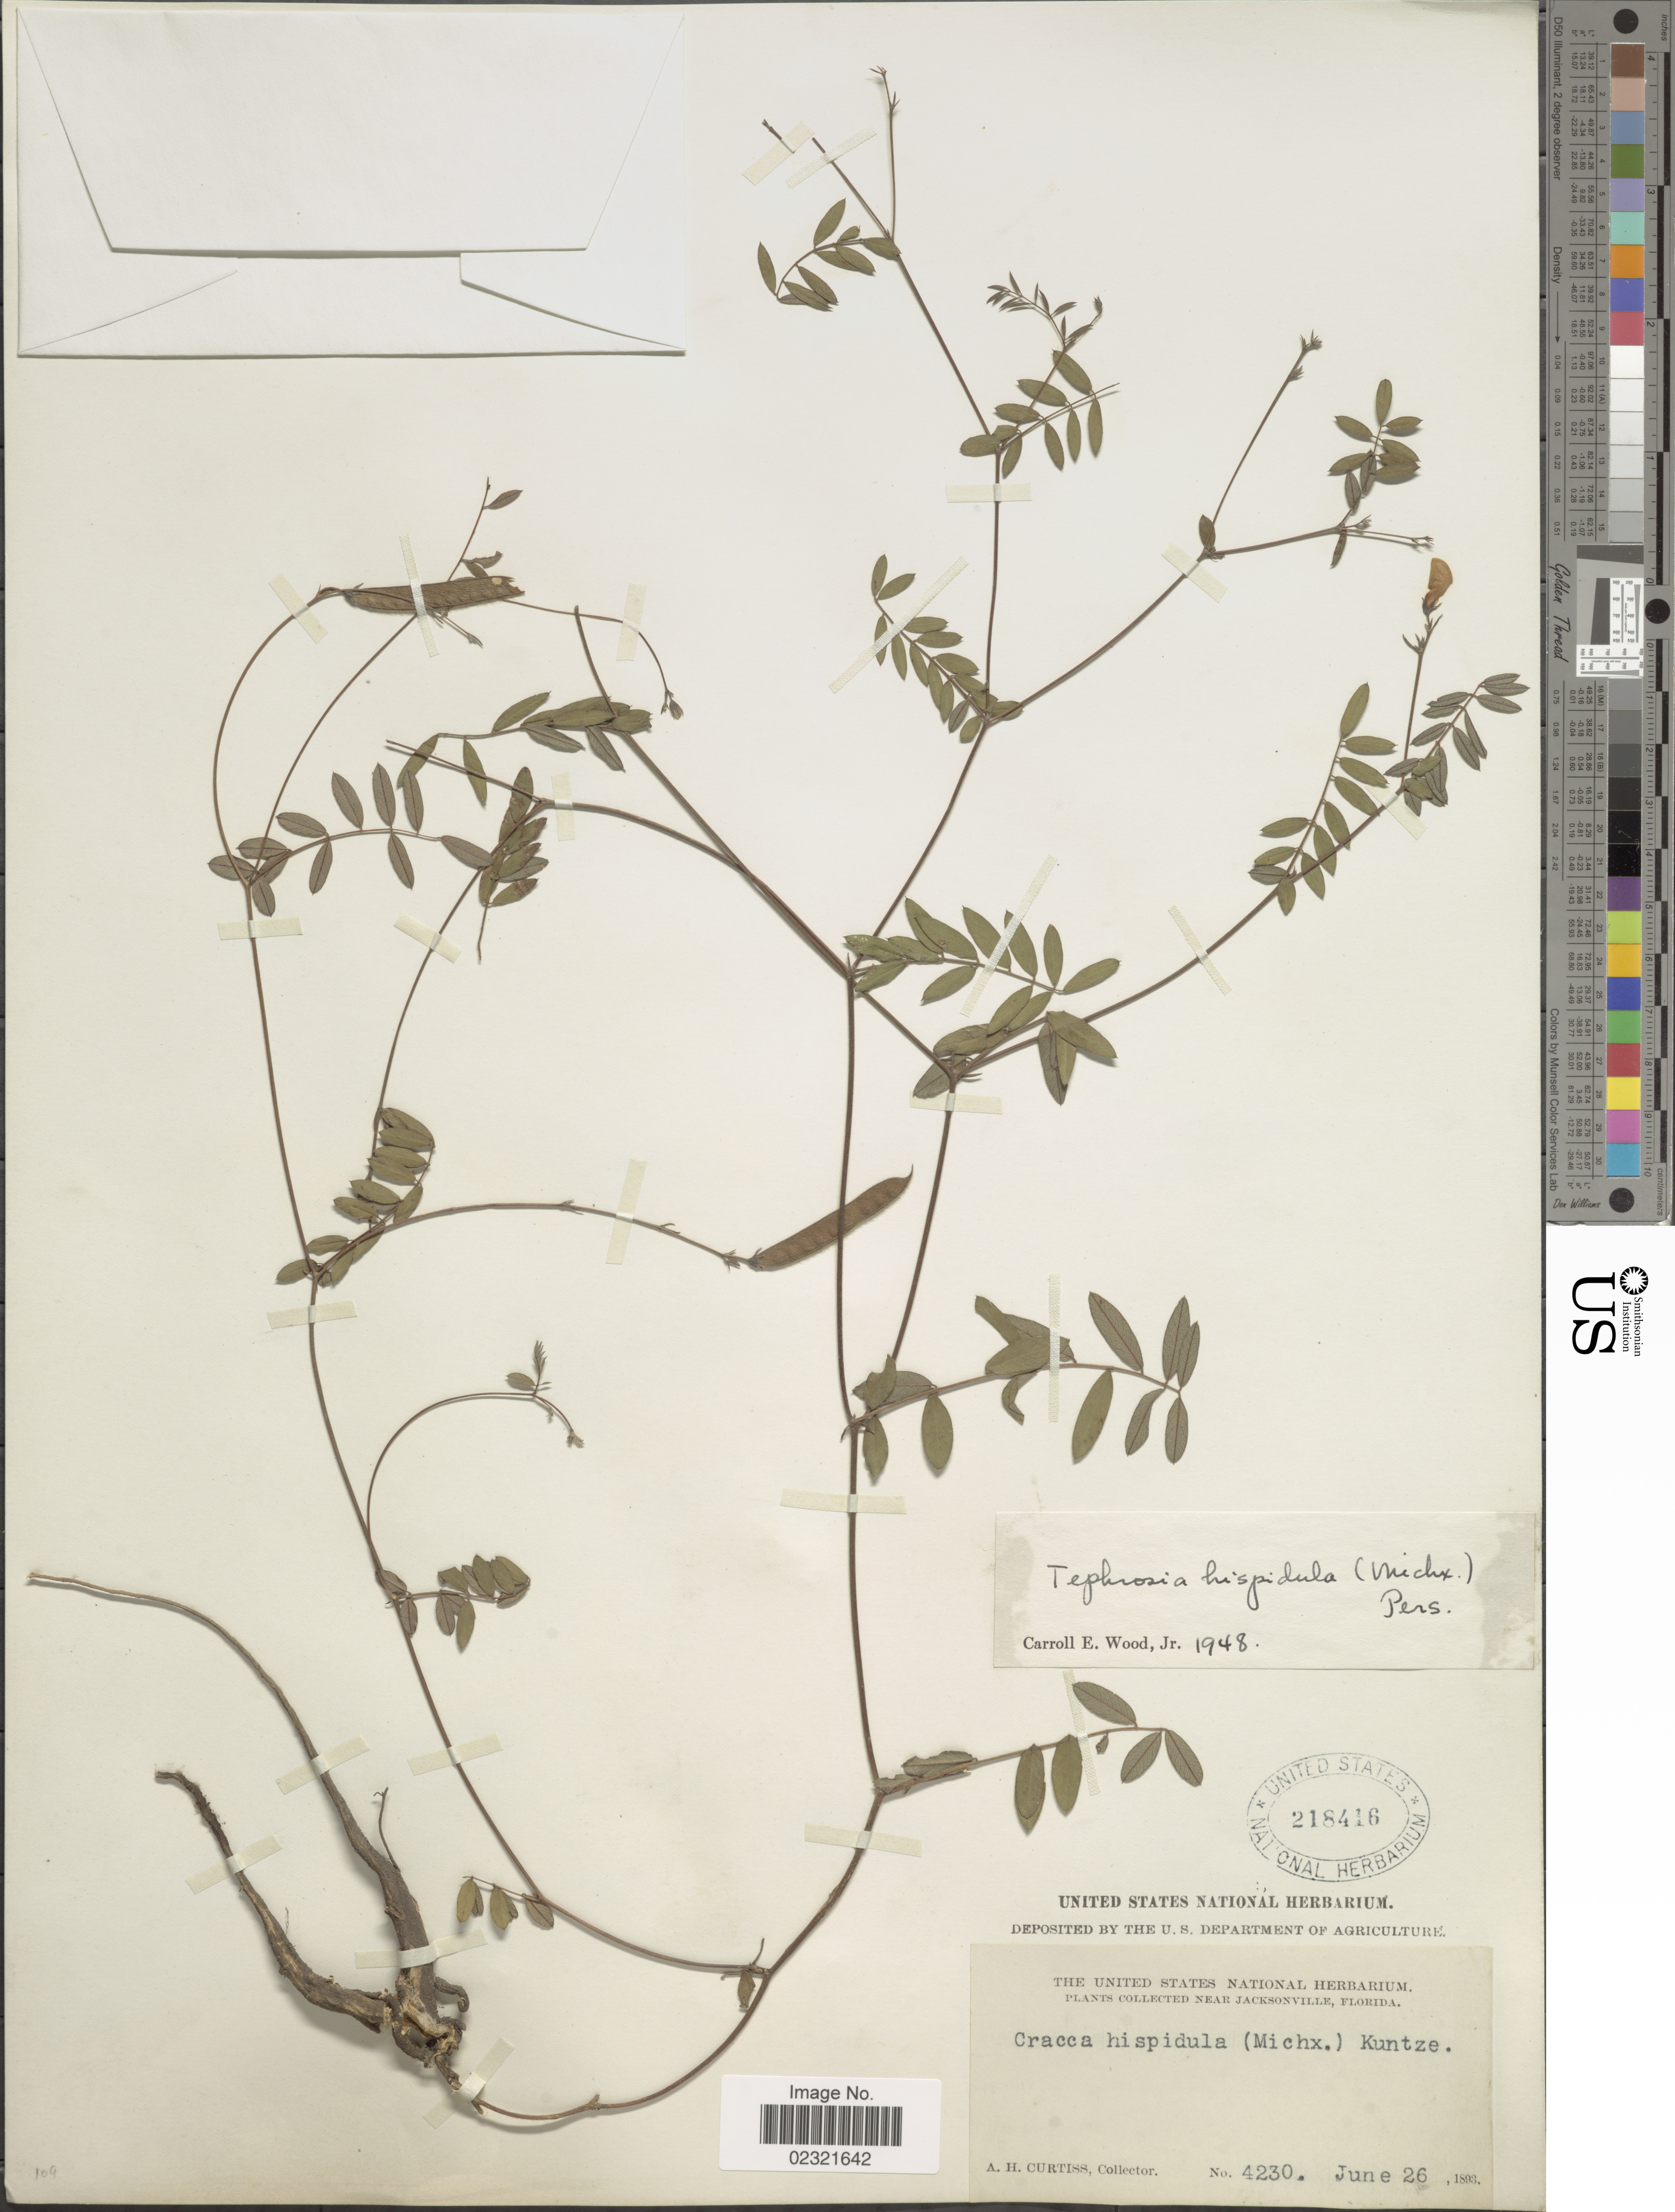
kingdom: Plantae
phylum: Tracheophyta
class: Magnoliopsida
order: Fabales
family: Fabaceae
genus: Tephrosia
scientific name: Tephrosia hispidula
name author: (Michx.) Pers.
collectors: A. H. Curtiss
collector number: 4230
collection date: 1893-06-26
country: United States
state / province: Florida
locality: Near Jacksonville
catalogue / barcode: US 218416